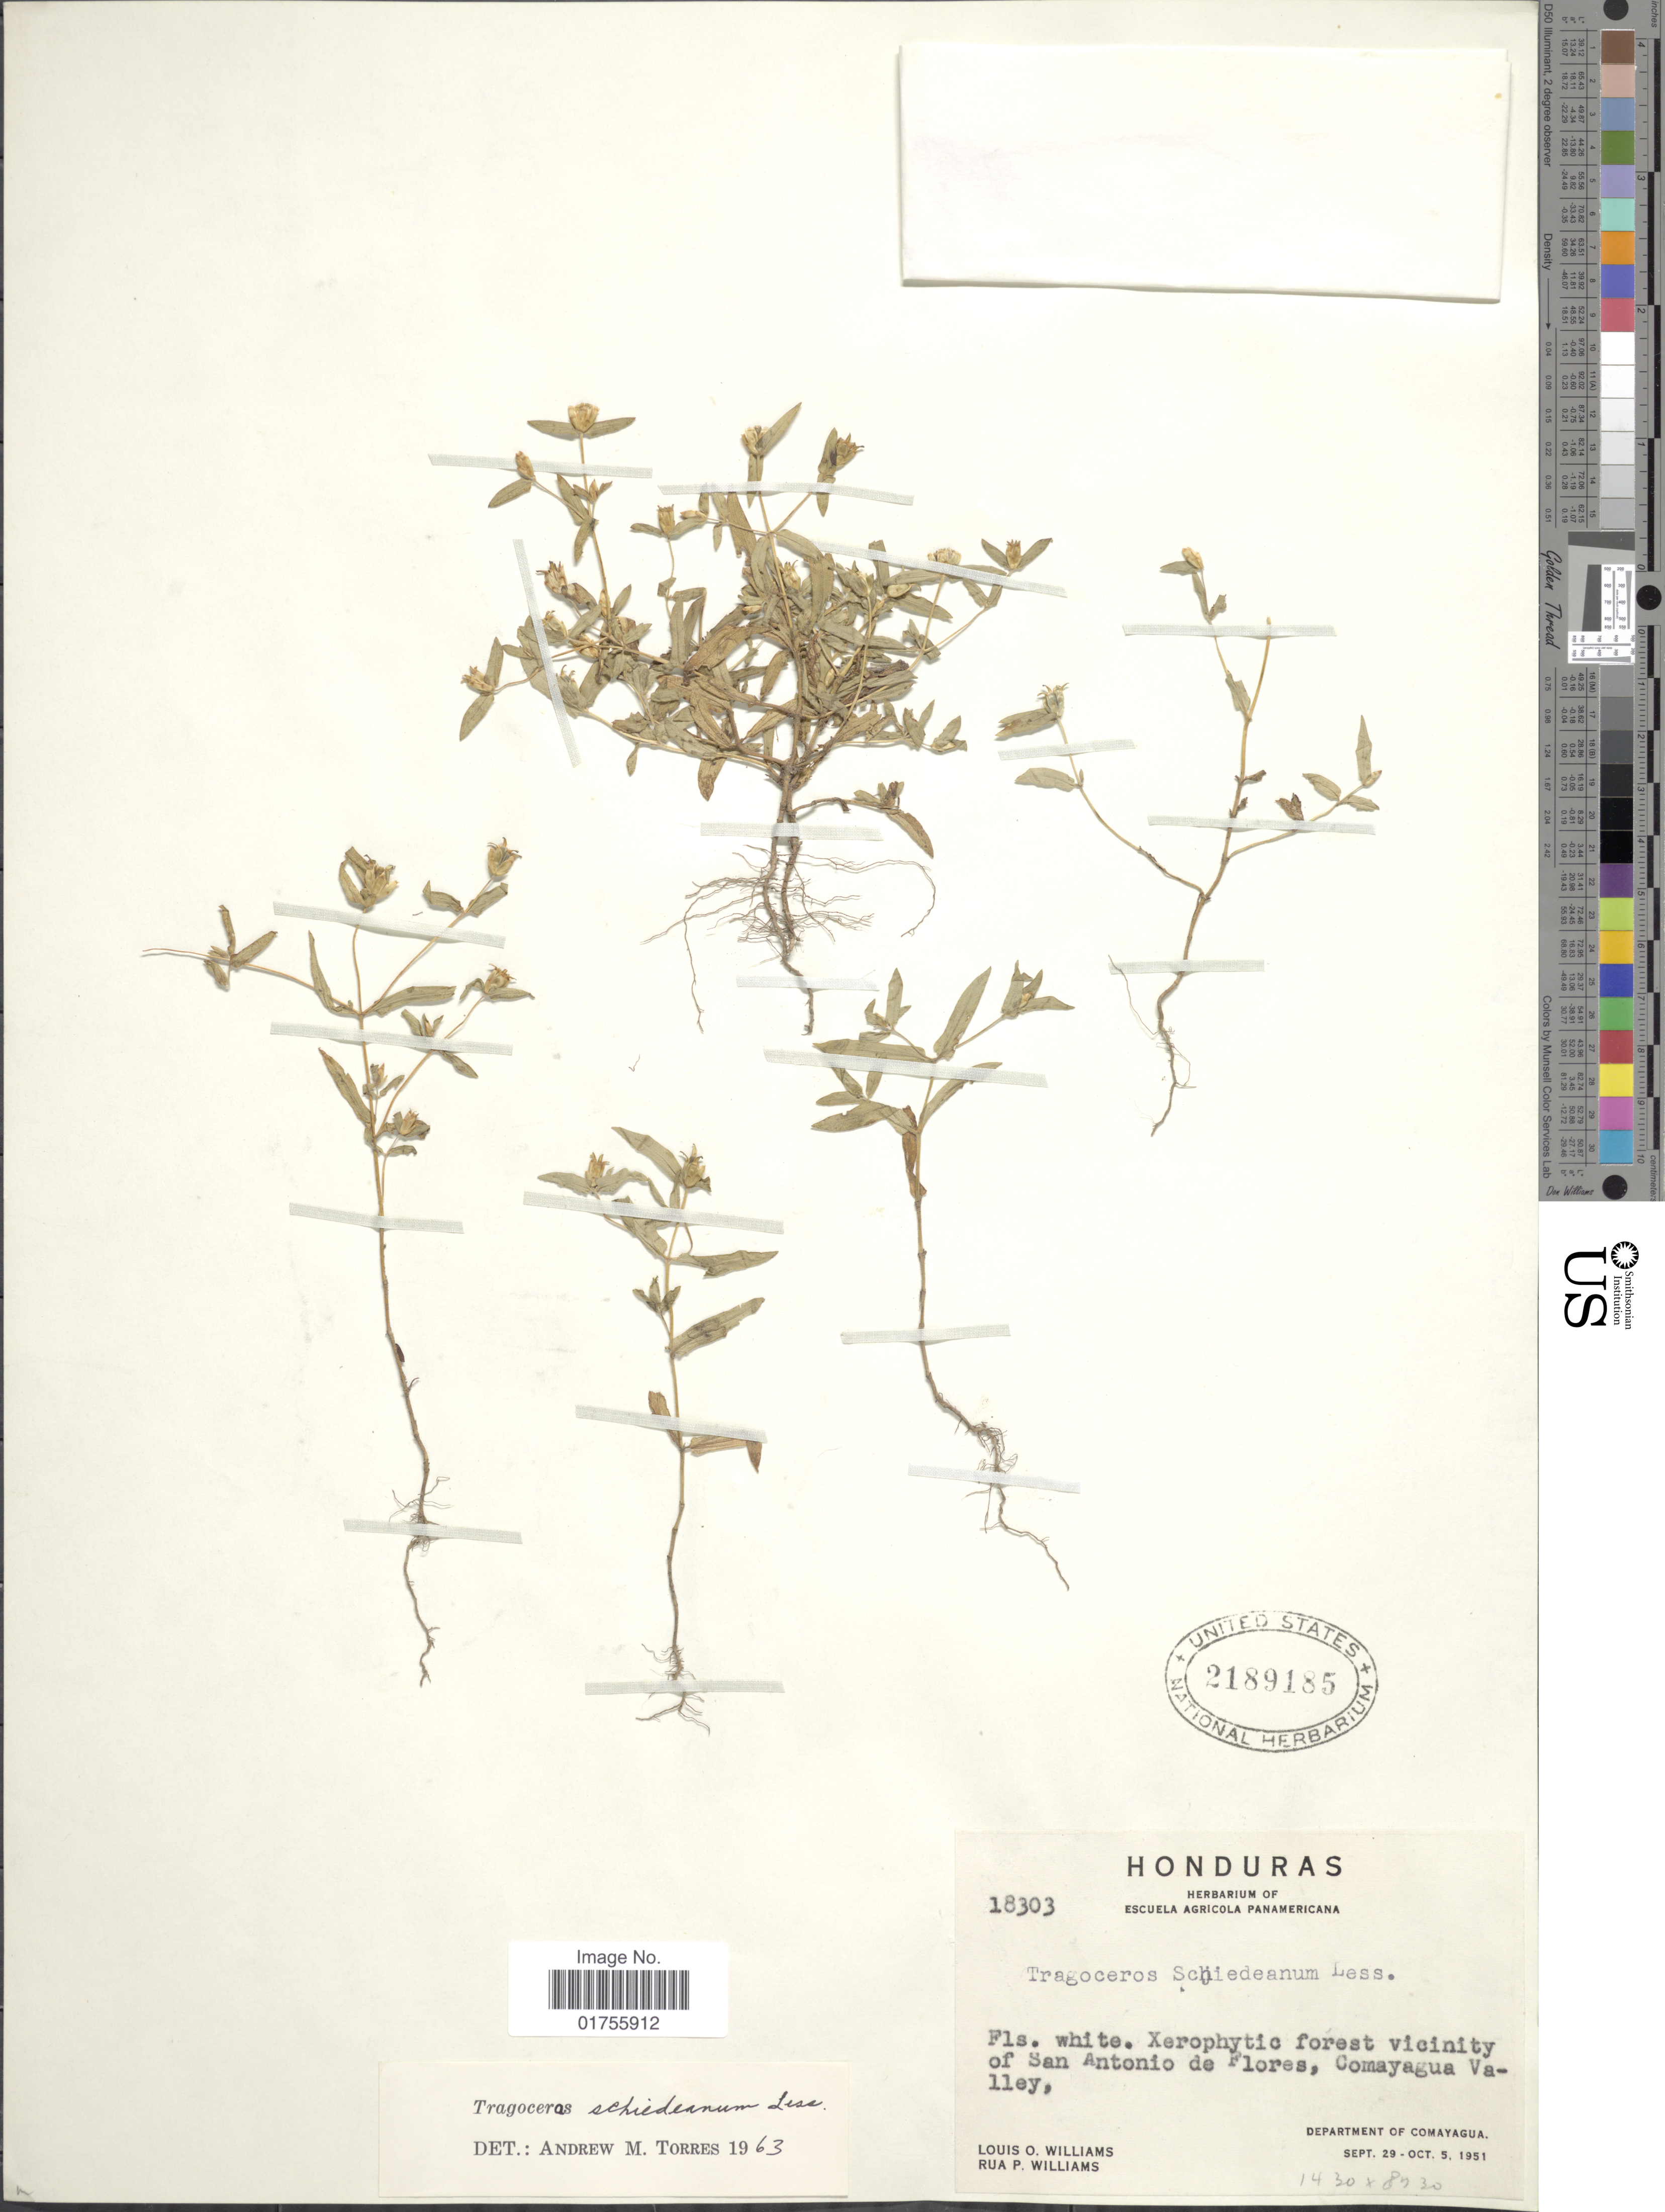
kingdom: Plantae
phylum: Tracheophyta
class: Magnoliopsida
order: Asterales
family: Asteraceae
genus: Tragoceros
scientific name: Tragoceros schiedeanum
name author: Less.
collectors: L. O. Williams & R. P. Williams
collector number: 18303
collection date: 1951-09-29/1951-10-05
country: Honduras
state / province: Comayagua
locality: Vicinityy of San Antonio de Flores, Comayagua Valley, Department of Comayagua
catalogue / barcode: US 2189185